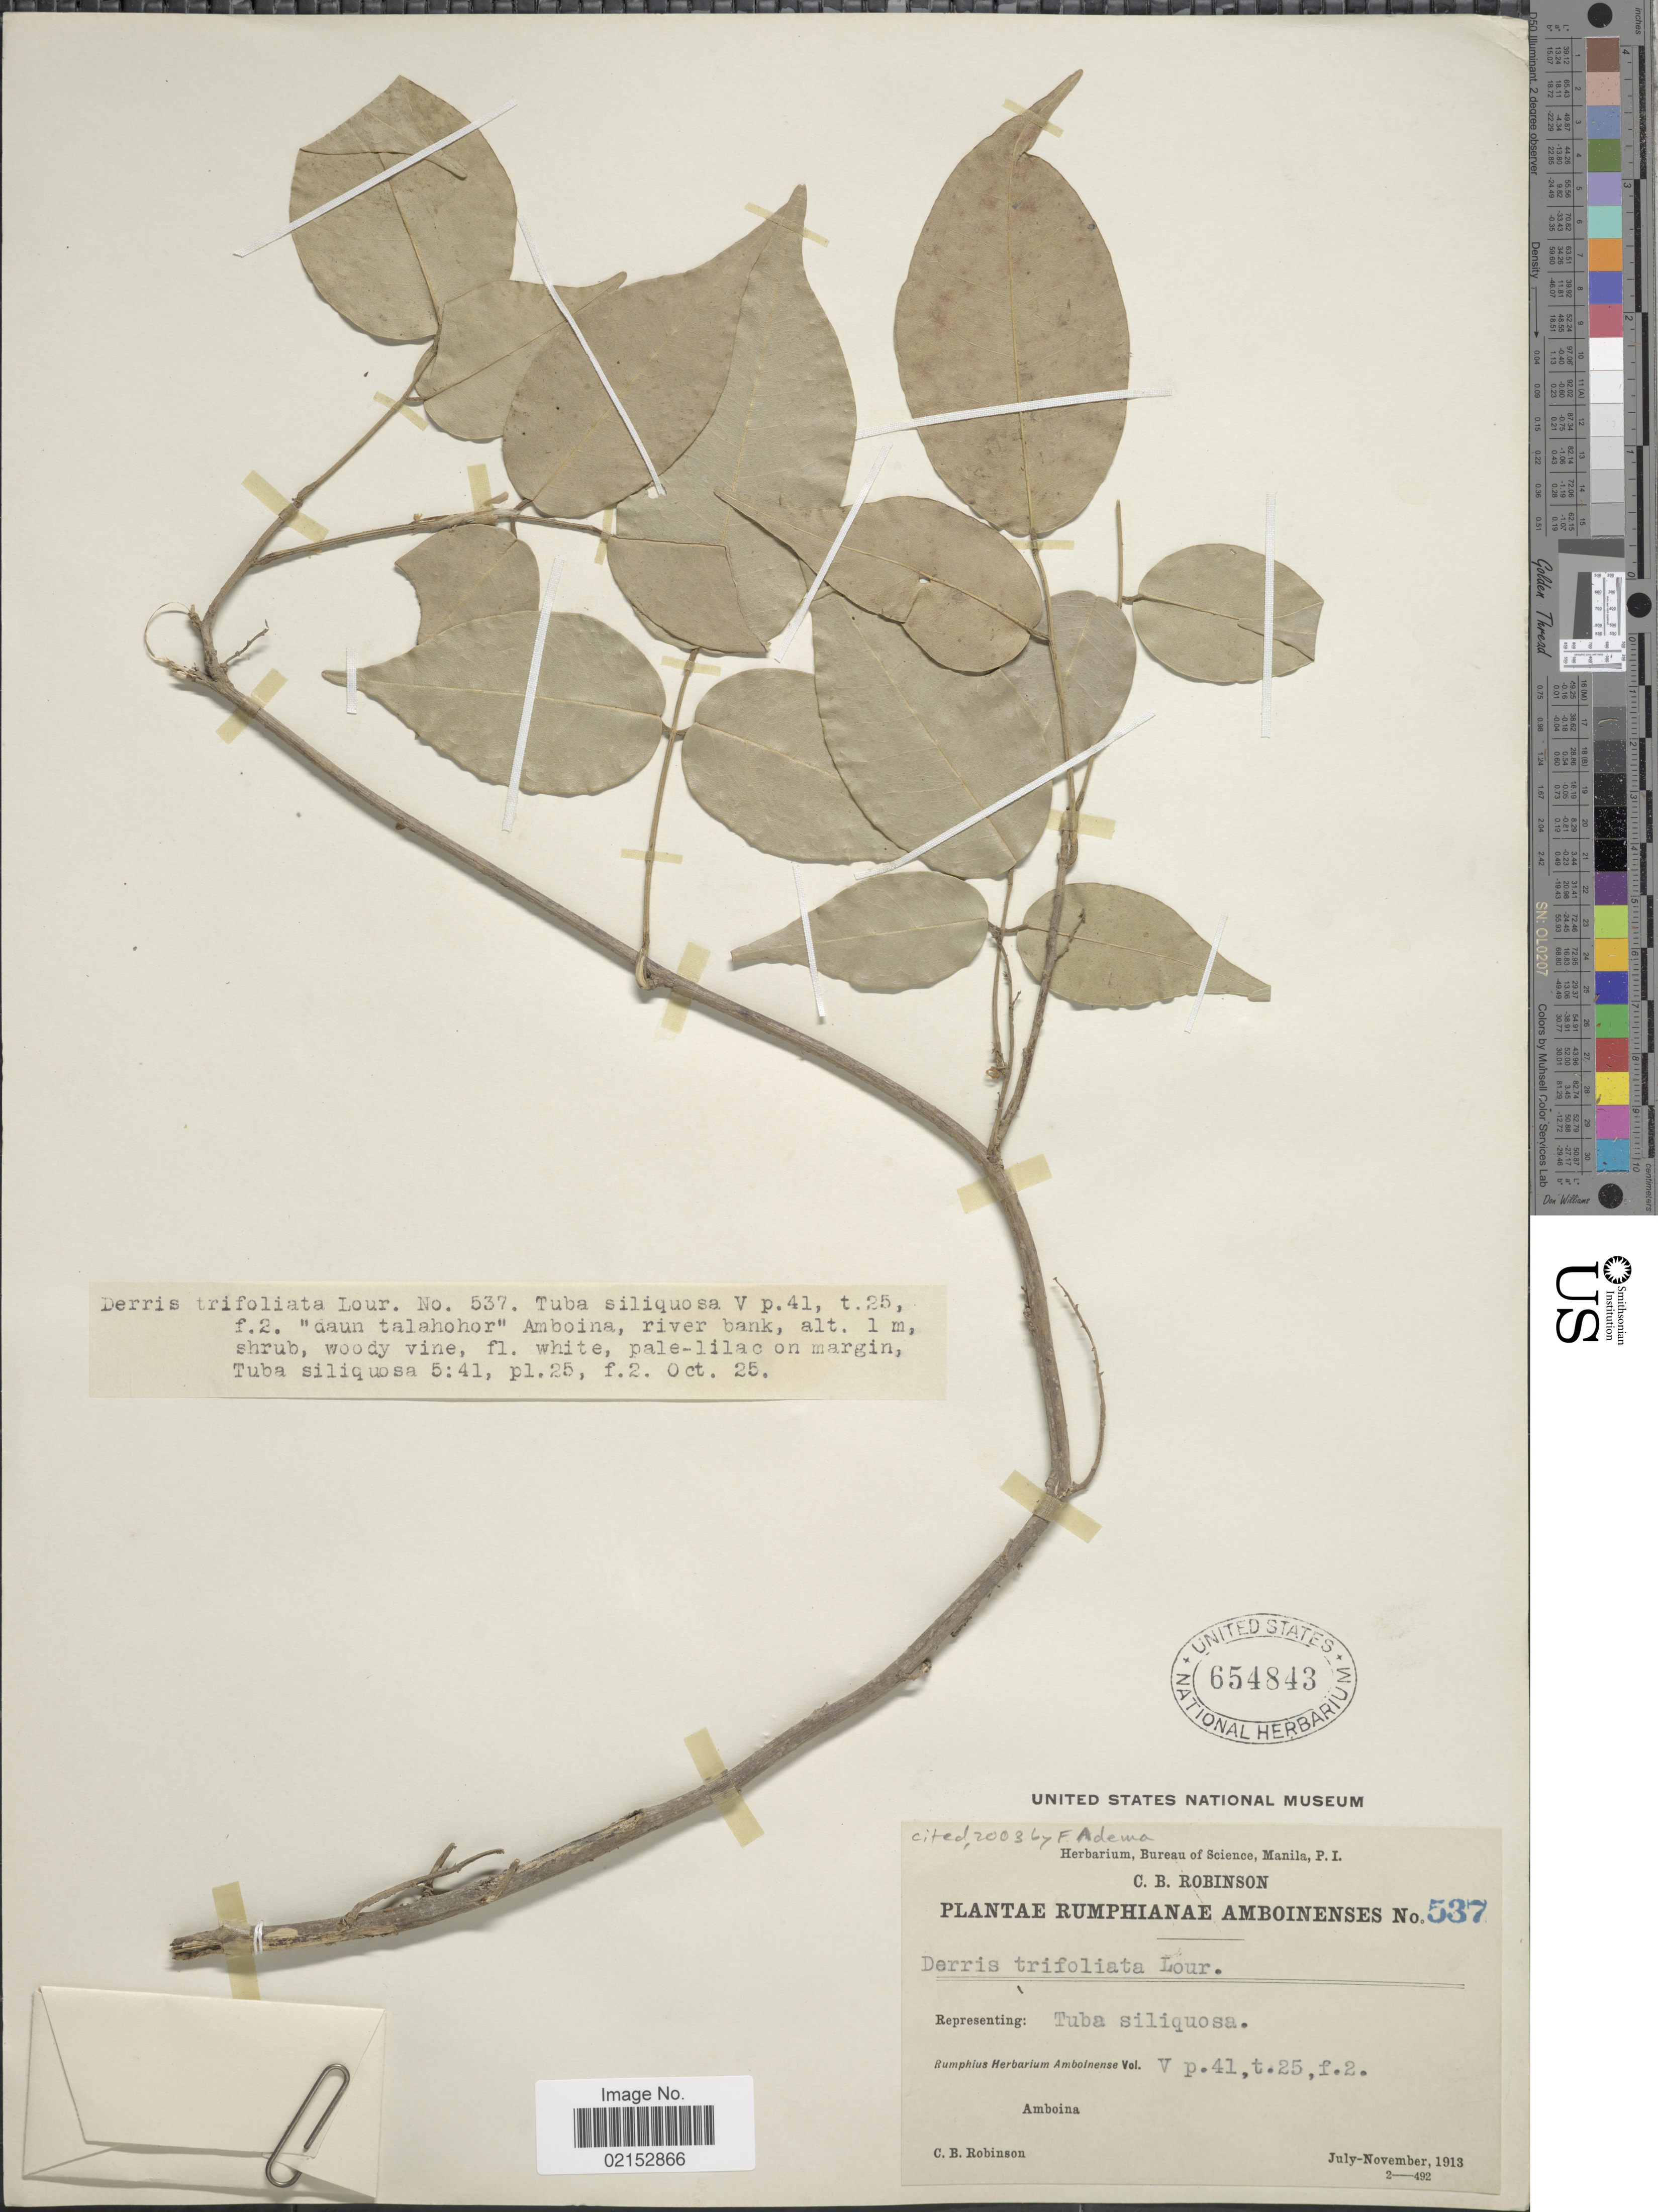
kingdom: Plantae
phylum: Tracheophyta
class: Magnoliopsida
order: Fabales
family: Fabaceae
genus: Derris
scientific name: Derris trifoliata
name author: Lour.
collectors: C. Robinson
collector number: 537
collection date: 1913-10-25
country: Indonesia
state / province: Maluku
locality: Amboina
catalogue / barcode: US 654843